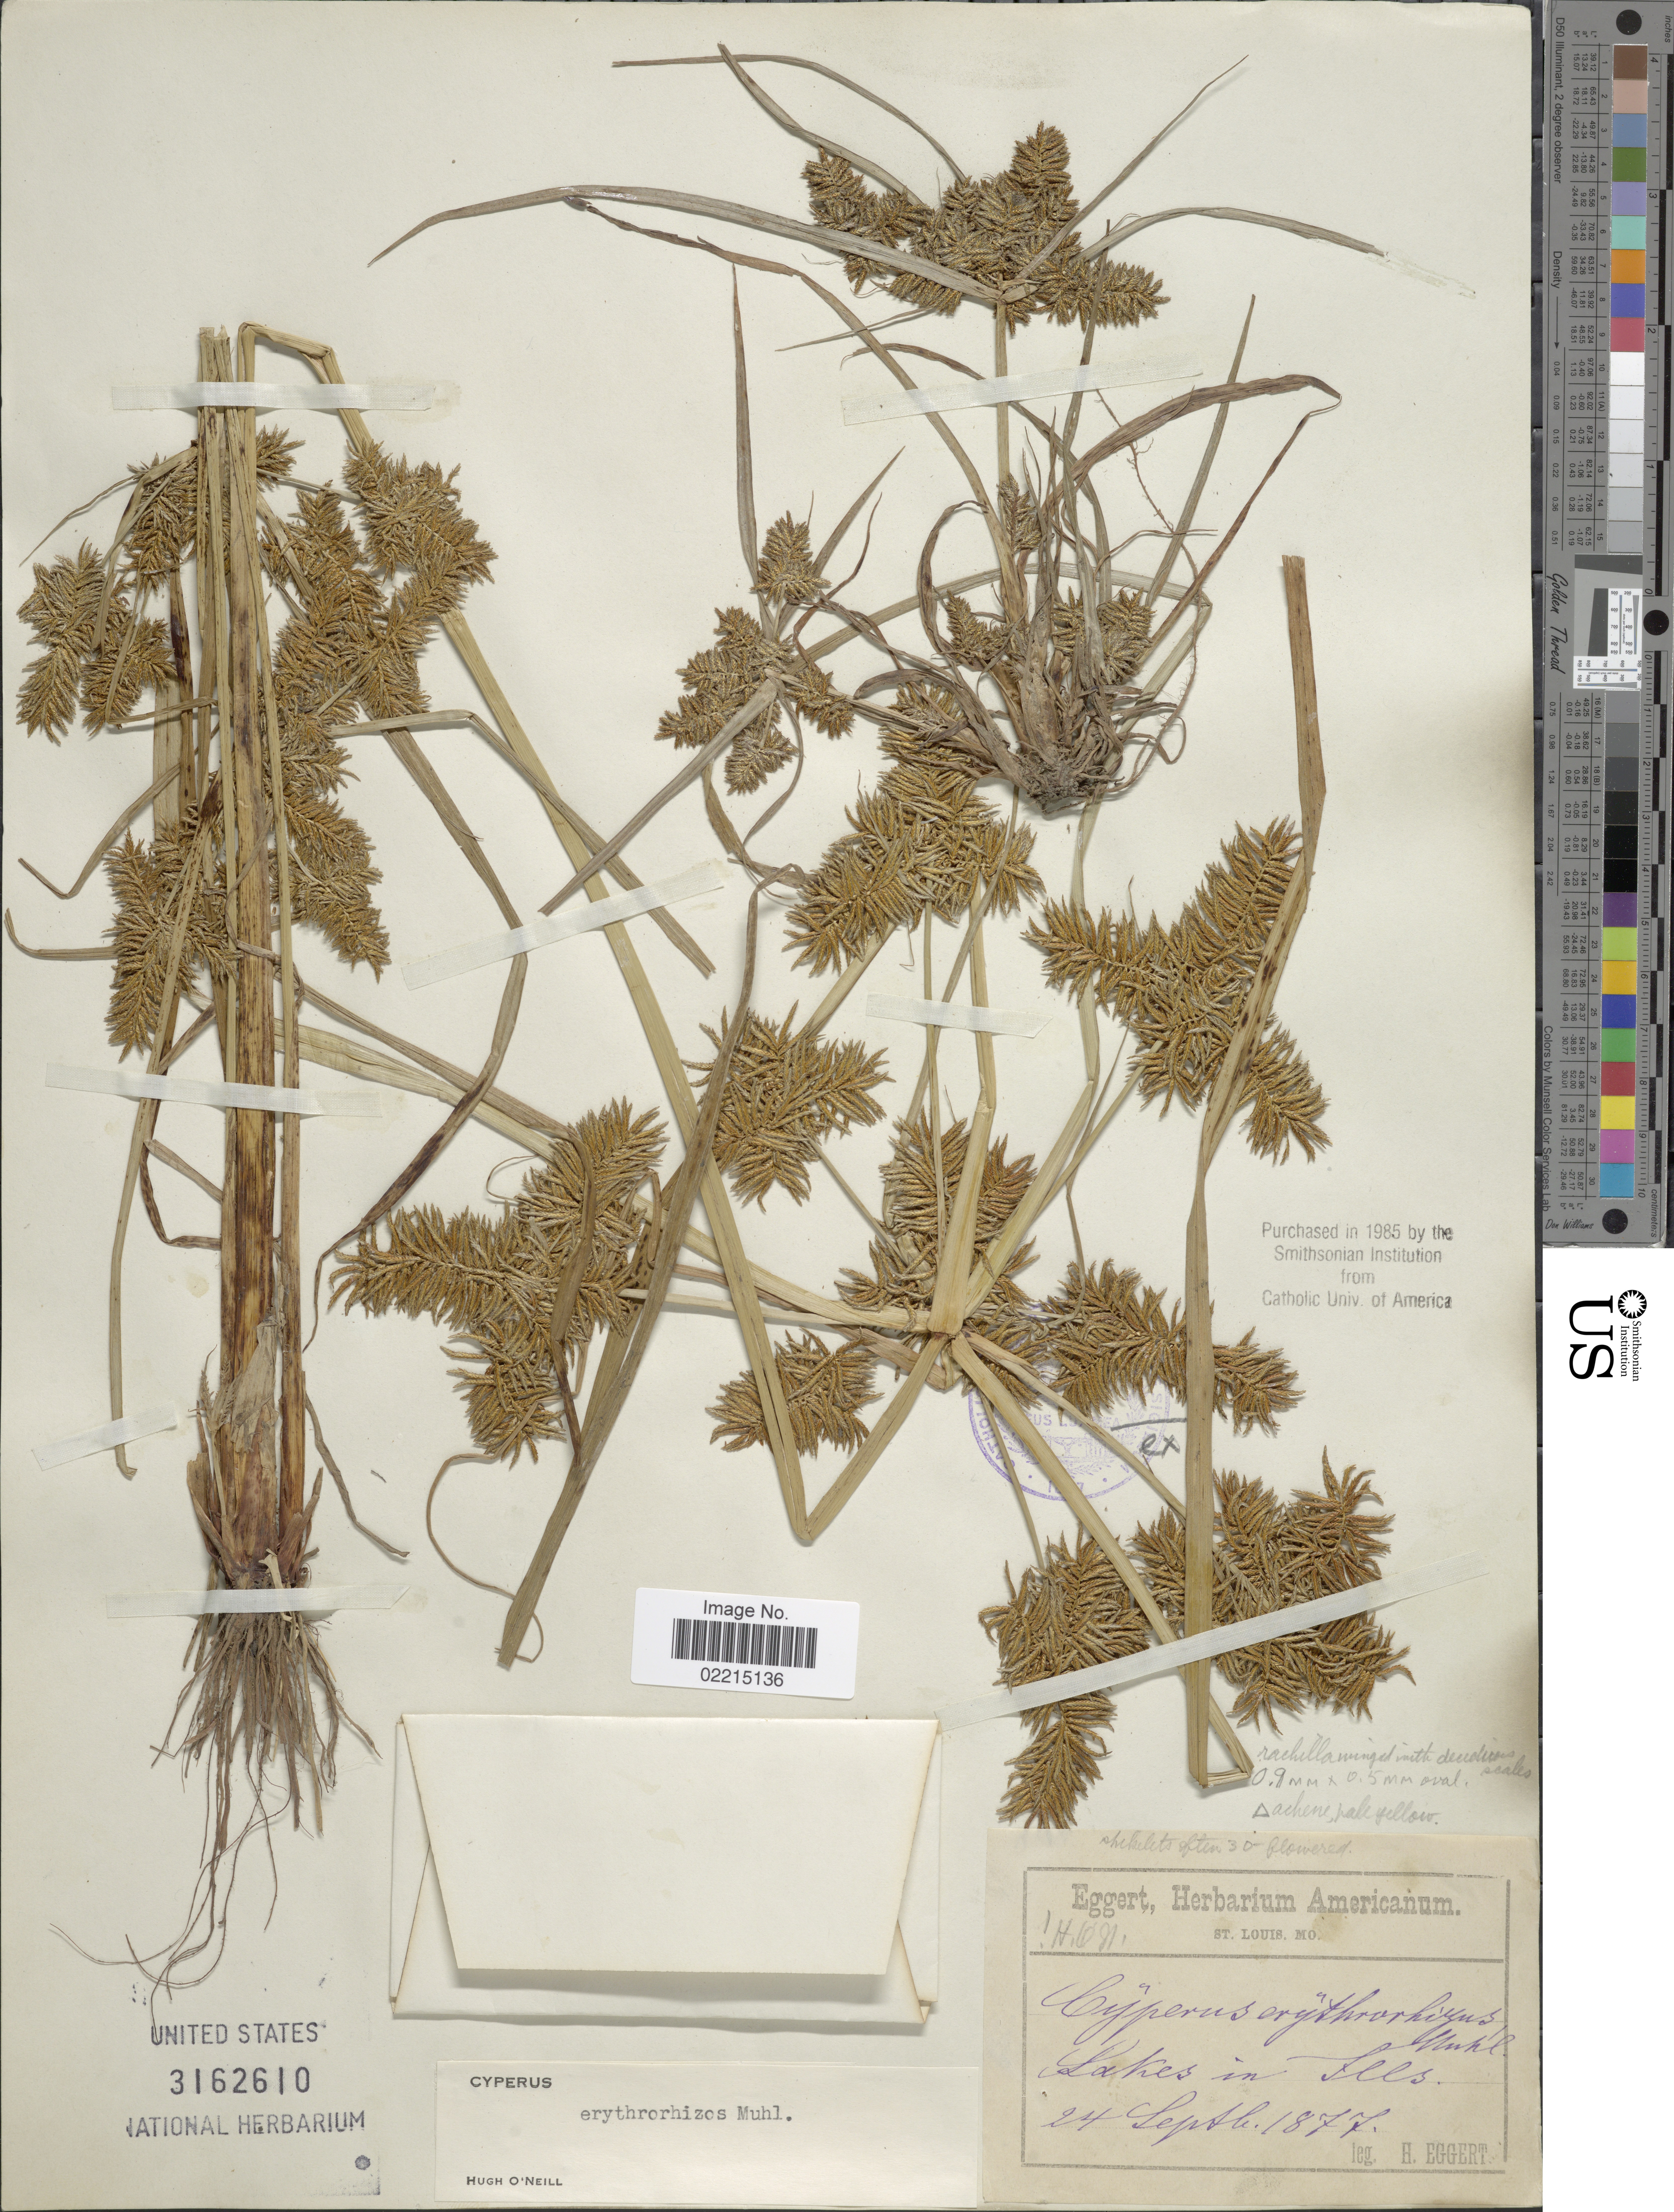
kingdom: Plantae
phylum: Tracheophyta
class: Liliopsida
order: Poales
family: Cyperaceae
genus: Cyperus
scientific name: Cyperus erythrorhizos Muhl.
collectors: H. Eggert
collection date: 1877-09-24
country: United States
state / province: Illinois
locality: Lakes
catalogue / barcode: US 3162610